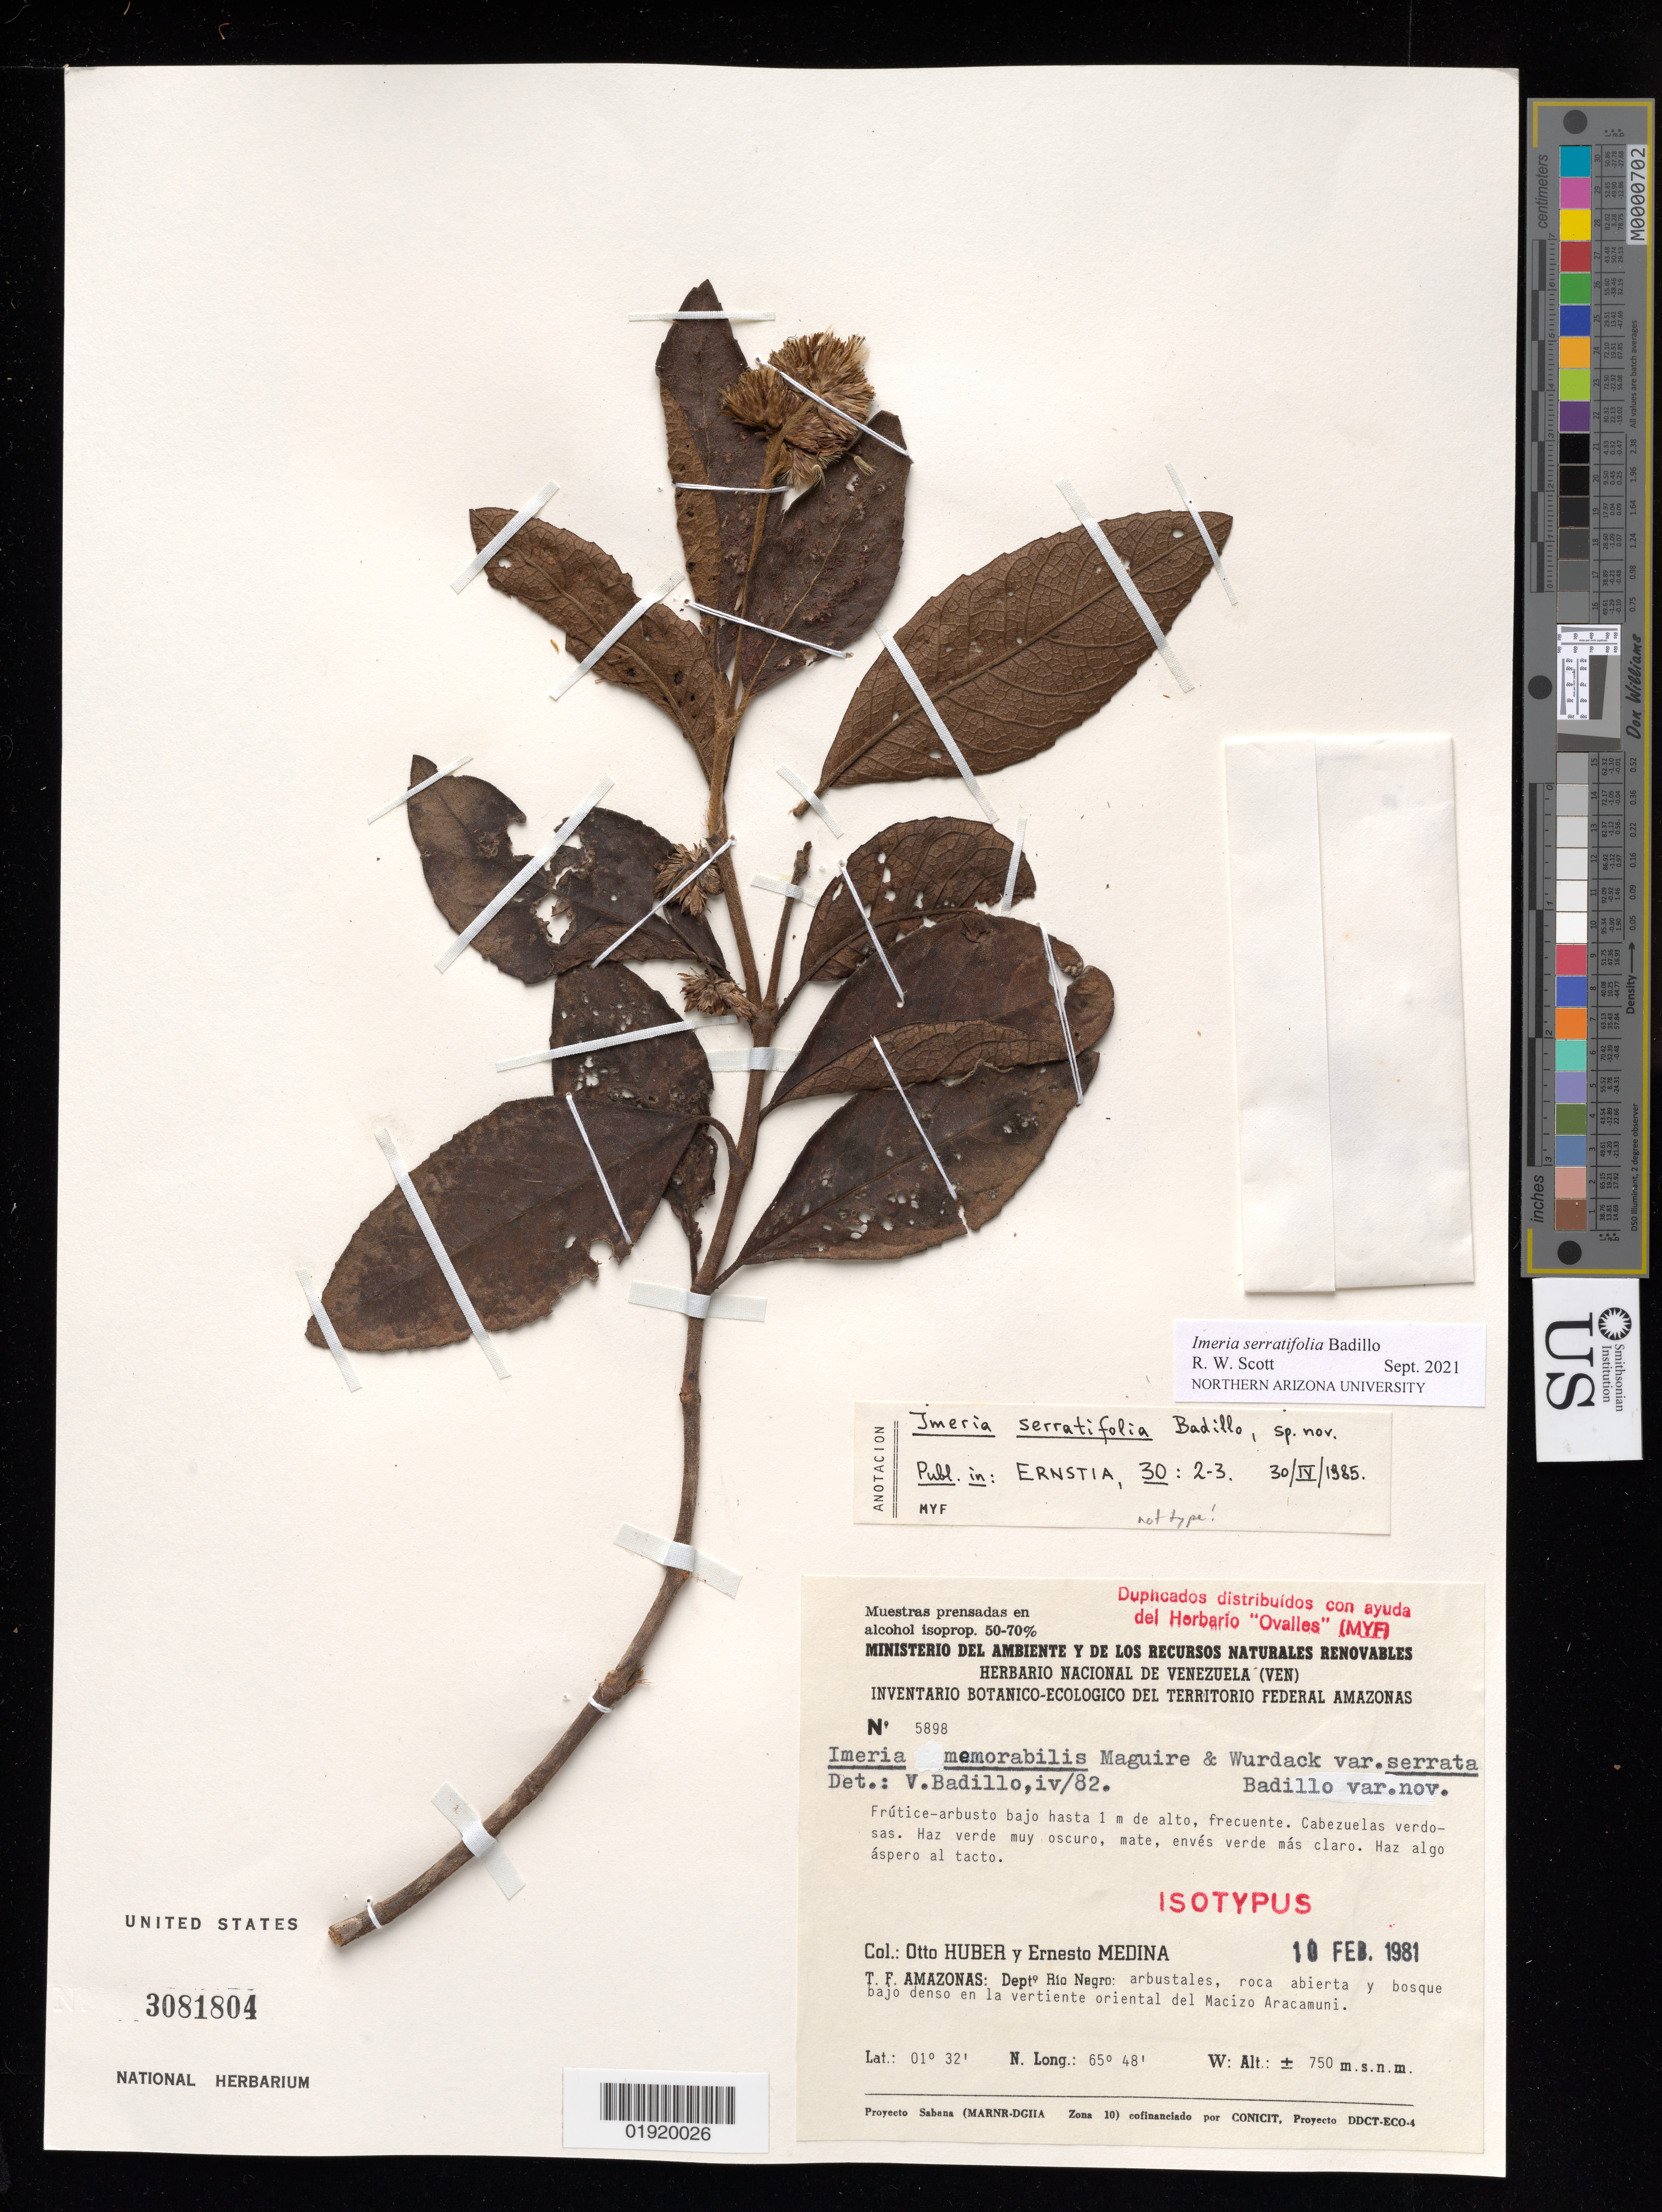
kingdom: Plantae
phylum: Tracheophyta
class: Magnoliopsida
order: Asterales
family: Asteraceae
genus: Imeria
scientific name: Imeria serratifolia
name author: V.M. Badillo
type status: Isotype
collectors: O. Huber & E. Medina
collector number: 5898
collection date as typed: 10 Feb 1981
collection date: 1981-02-10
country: Venezuela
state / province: Amazonas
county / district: Rio Negro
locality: T.F. Amazonas: Depto. Rio Negro: vertiente oriental del Macizo Aracamuni.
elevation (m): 750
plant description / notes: Originally annotated as Imeria memorabilis var. serrata Badillo, var. nov.; apparently an ined. name never published. Also annotated "not type!" in unknown script, but IPNI cites Huber & Medina 5898 as type collection (and duplicates of this collection on JSTOR are likewise recorded as types)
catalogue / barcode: US 3081804